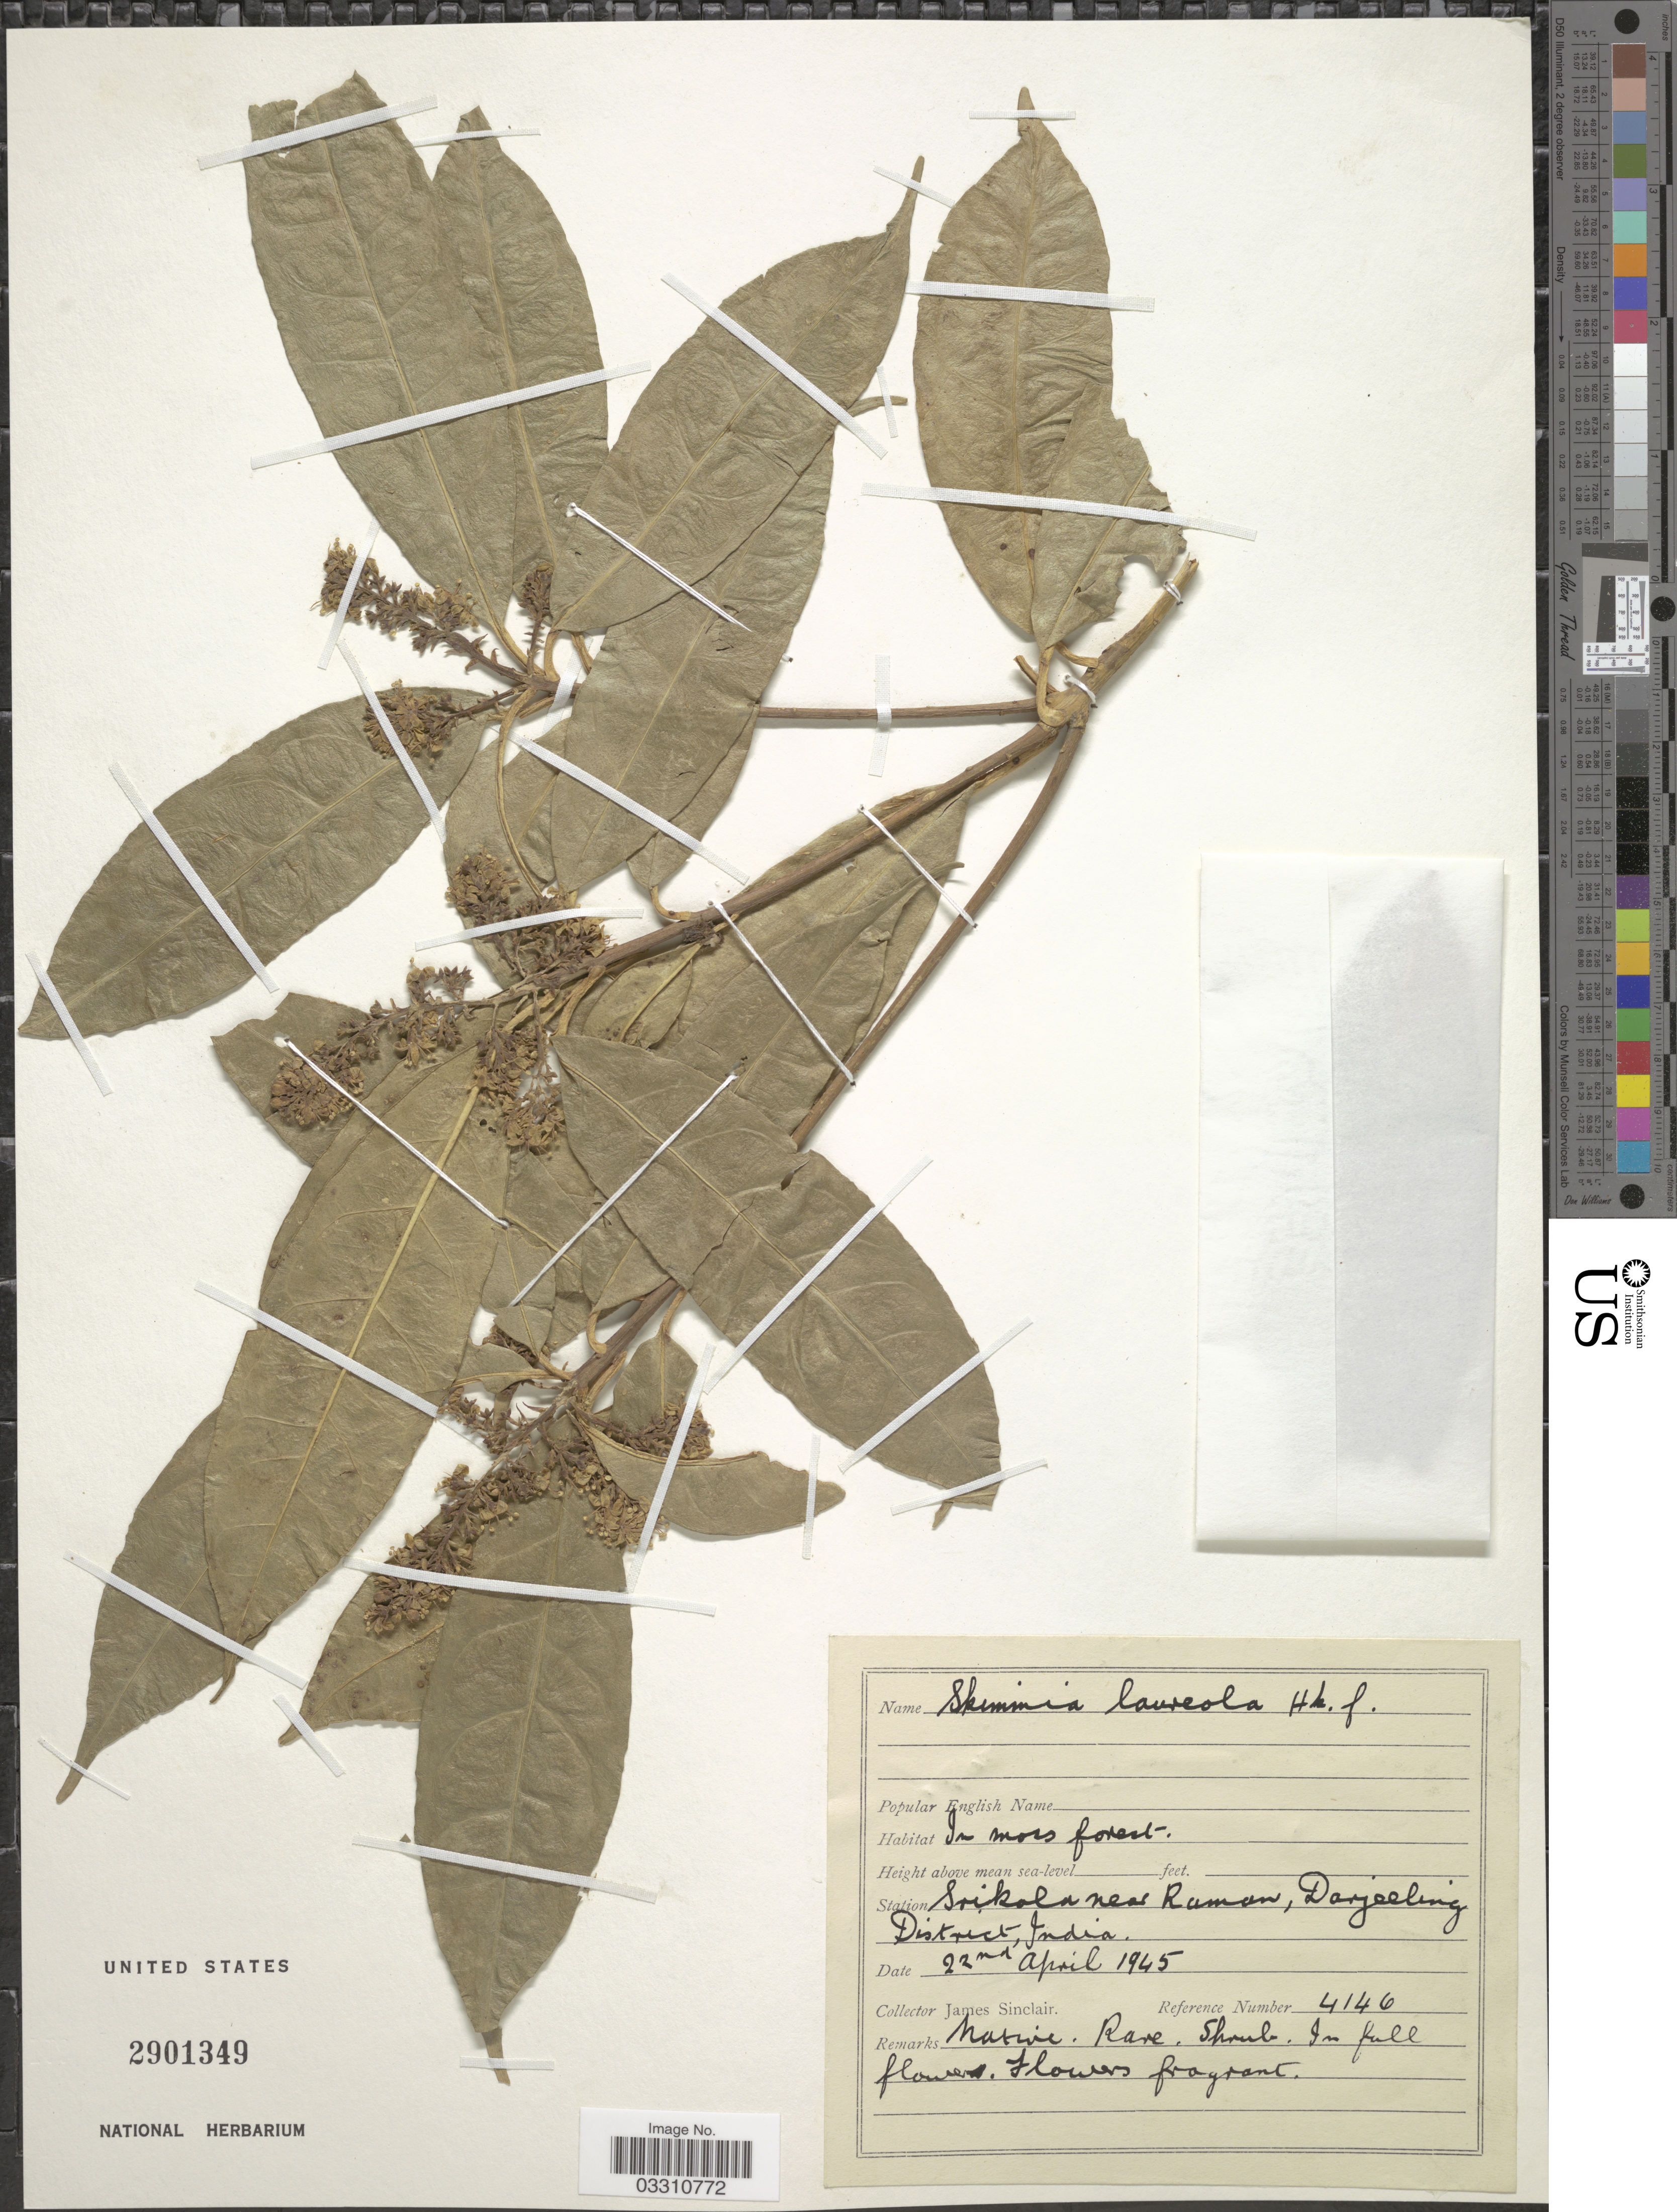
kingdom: Plantae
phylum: Tracheophyta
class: Magnoliopsida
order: Sapindales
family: Rutaceae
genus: Skimmia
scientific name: Skimmia laureola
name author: (DC.) Decne.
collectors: J. Sinclair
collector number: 4146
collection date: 1945-04-22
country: India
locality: Station Srikola near Raman, Darjeeling District.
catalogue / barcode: US 2901349